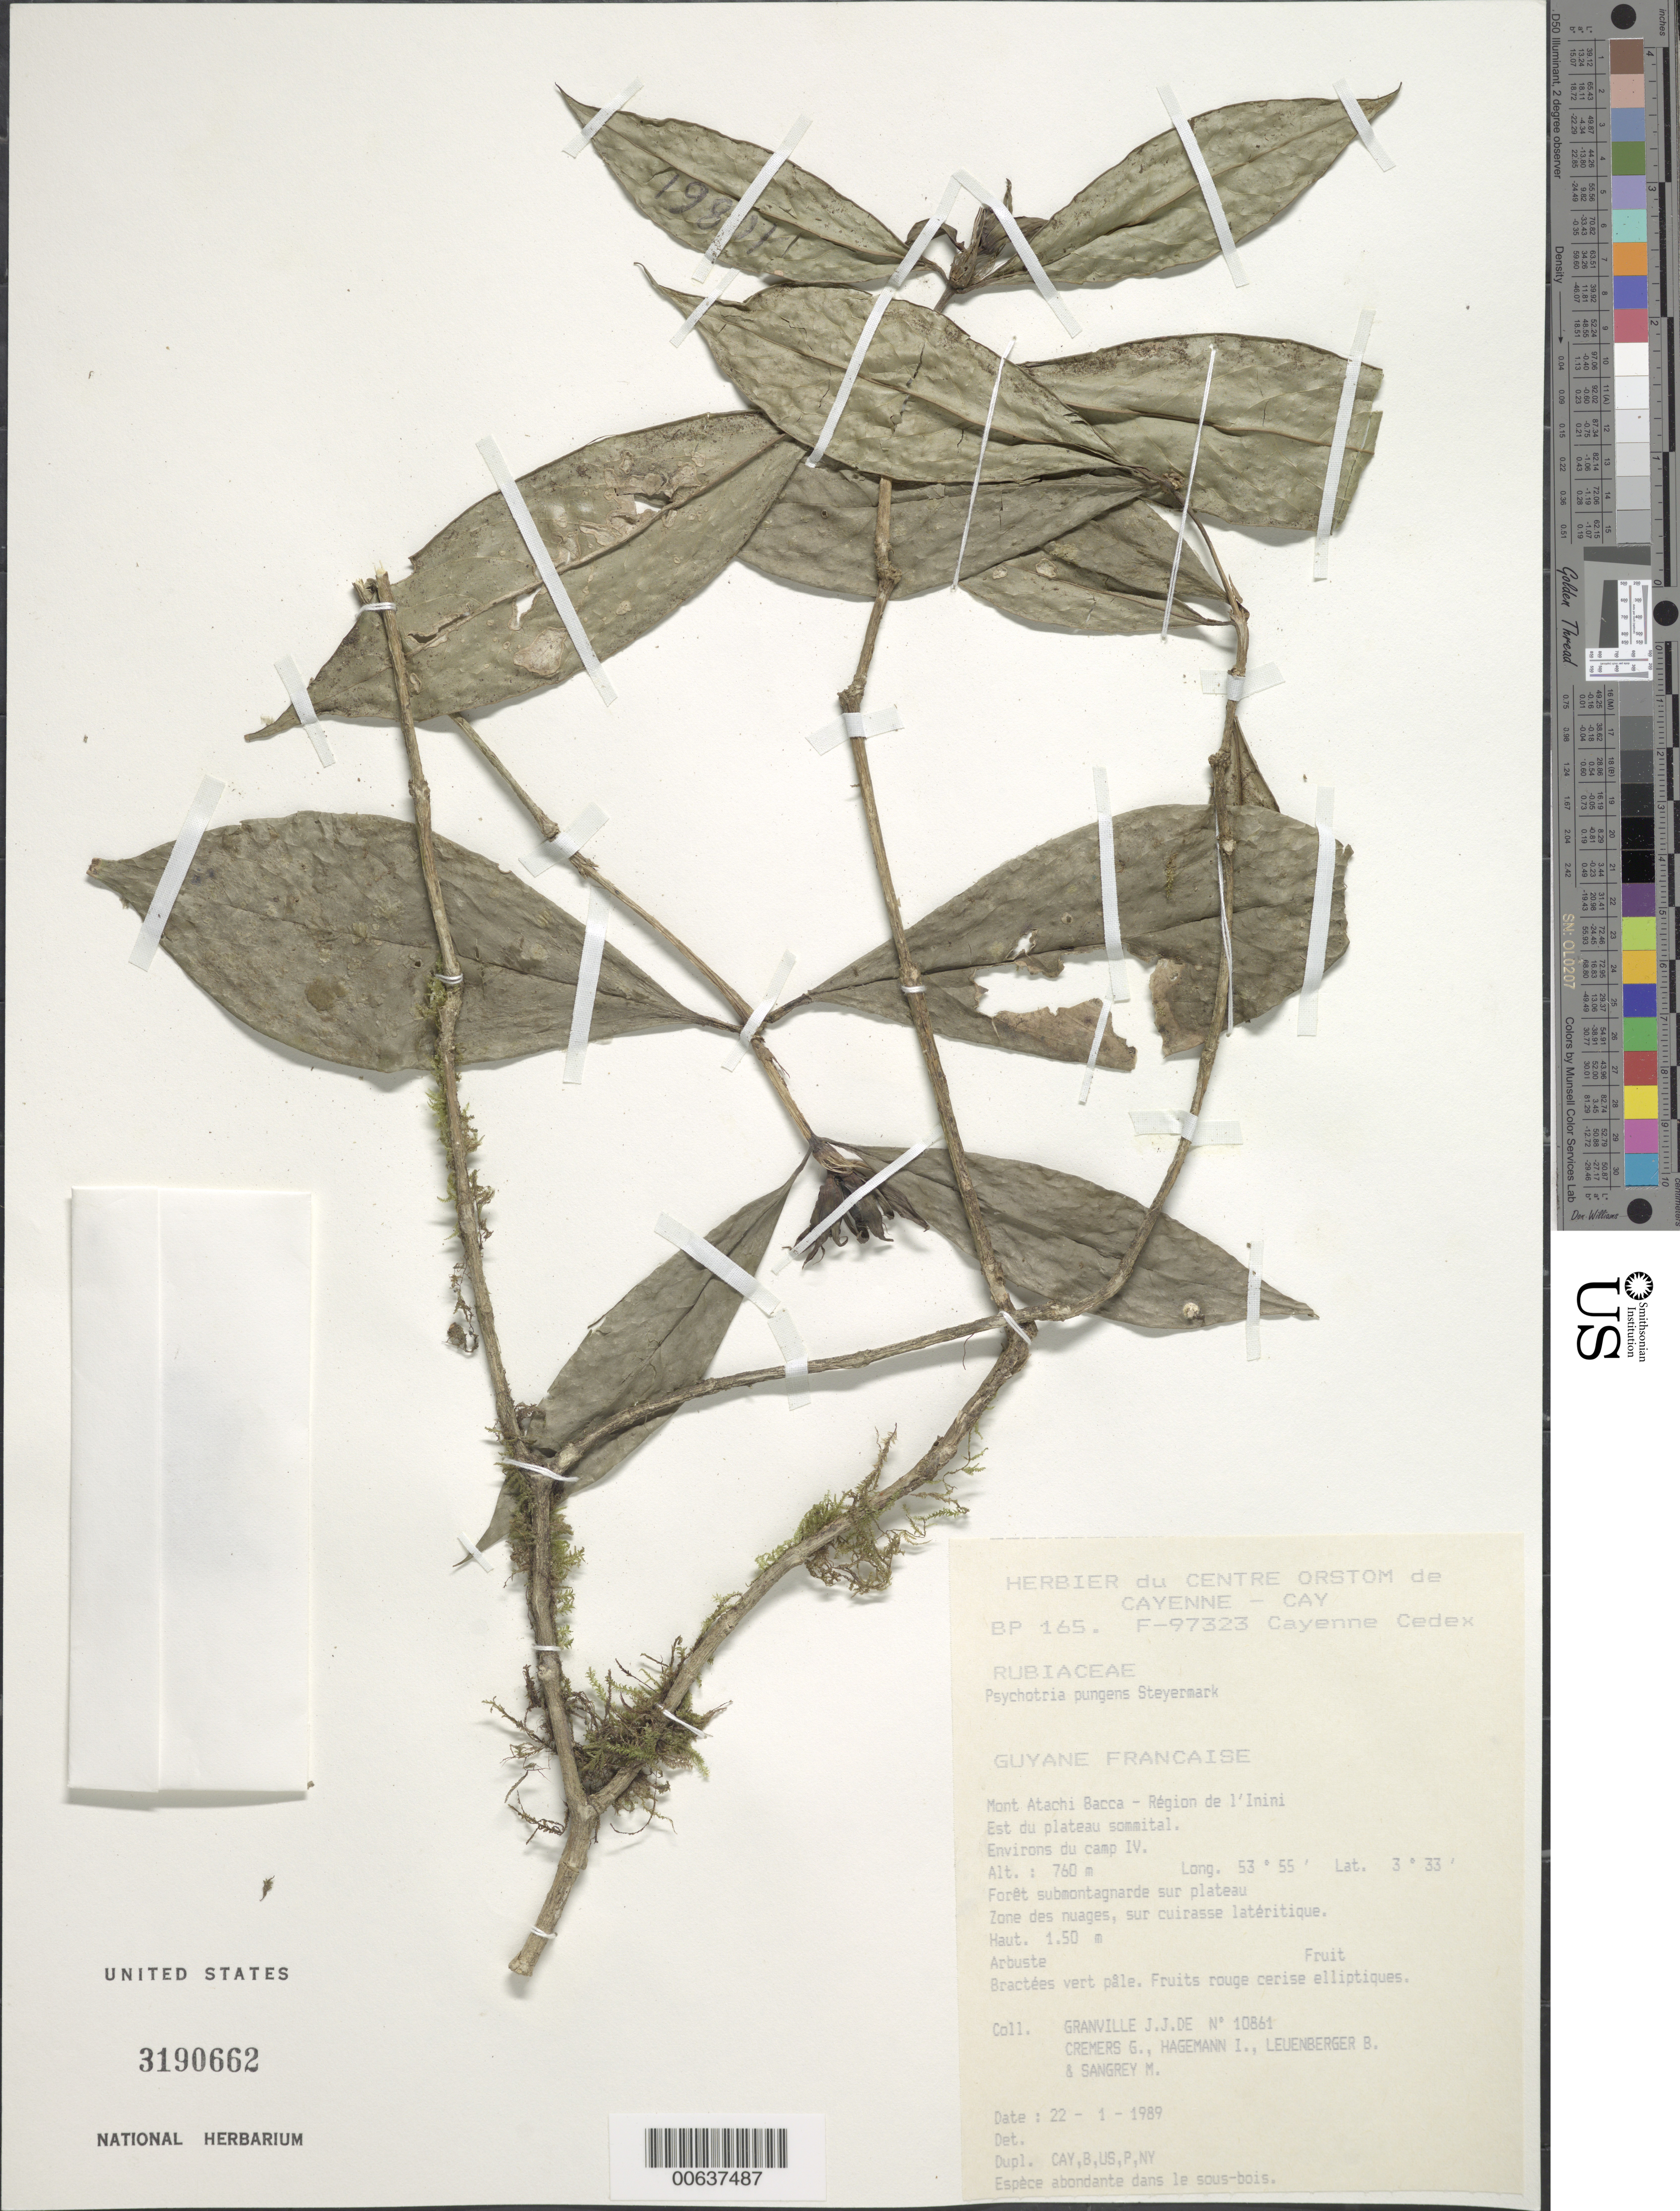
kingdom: Plantae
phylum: Tracheophyta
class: Magnoliopsida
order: Gentianales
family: Rubiaceae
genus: Psychotria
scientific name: Psychotria pungens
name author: Steyerm.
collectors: J.-J. de Granville, G. Cremers, J. Hagemann, B. E. Leuenberger & M. S. Sangrey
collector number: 10861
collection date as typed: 22-Jan-89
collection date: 1989-01-22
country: French Guiana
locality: Mont Atachi Bacca, région de l'Inini. Est du plateau sommital. Environs du camp IV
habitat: Forêt submontagnarde sur plateau. Zone des nuages, sur cuirasse lateritique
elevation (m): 760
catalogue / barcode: US 3190662